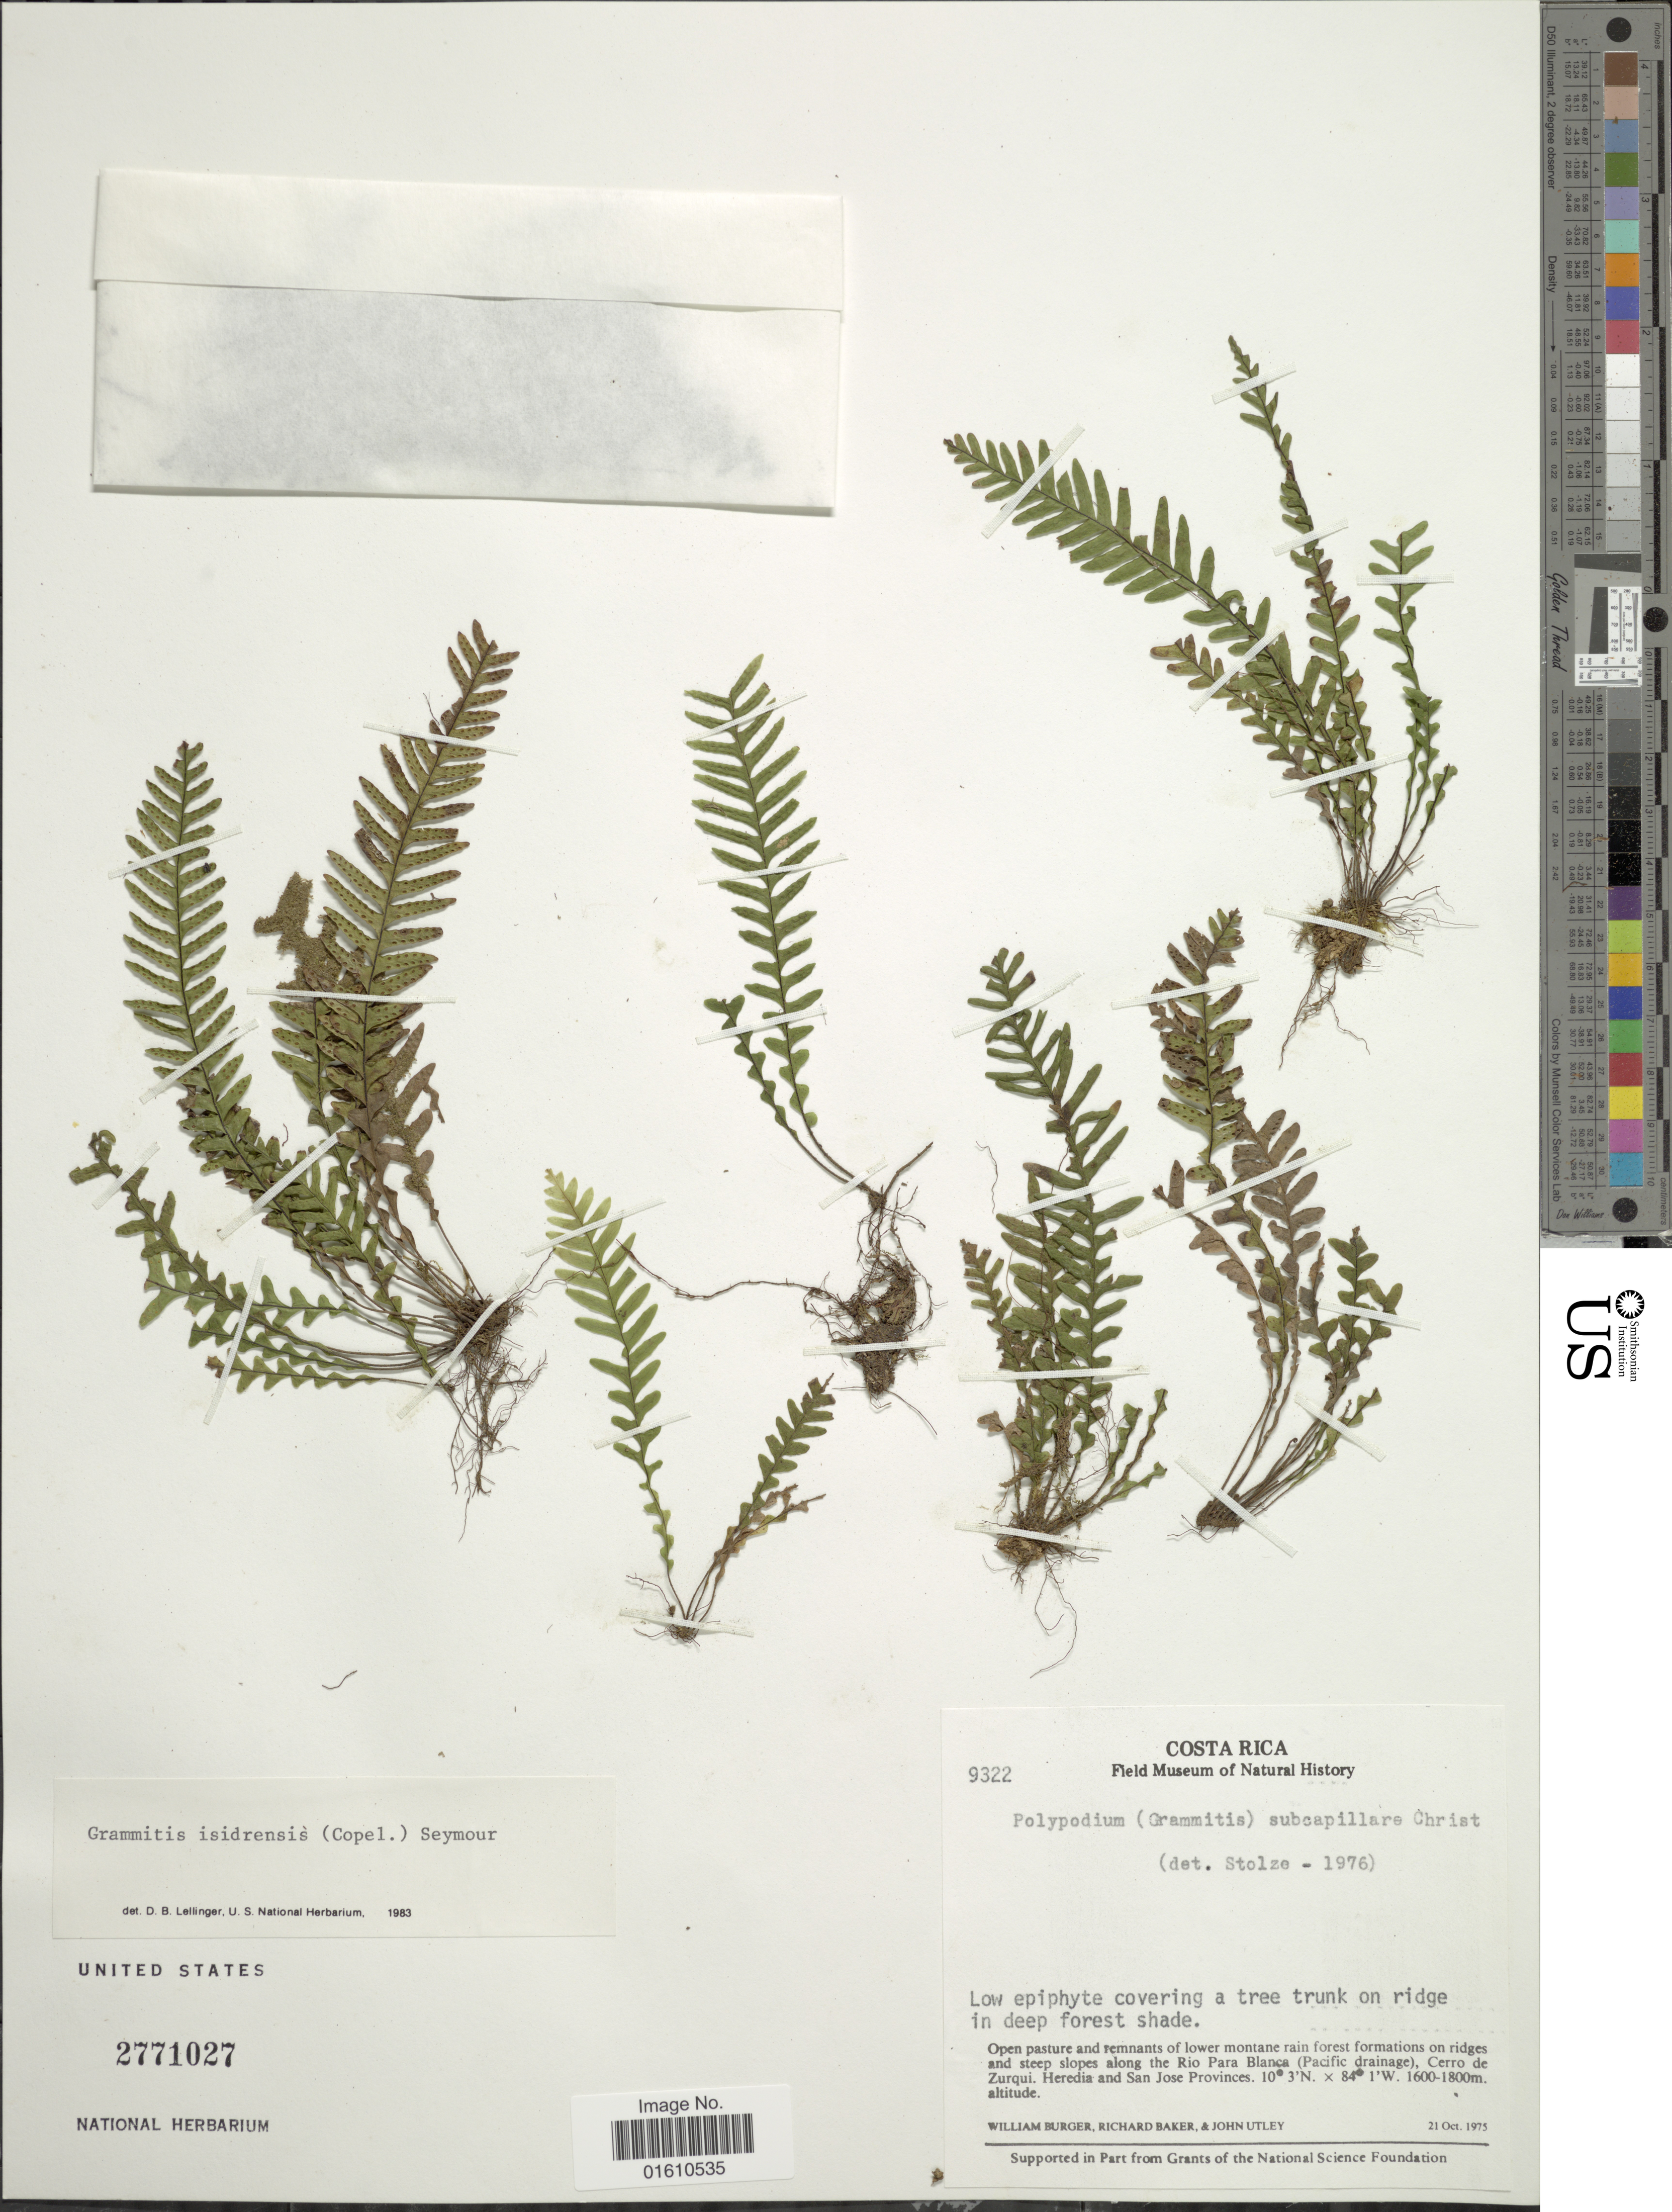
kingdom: Plantae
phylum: Tracheophyta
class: Polypodiopsida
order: Polypodiales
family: Polypodiaceae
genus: Lellingeria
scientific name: Lellingeria isidrensis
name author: (Maxon ex Copel.) A.R. Sm. & R.C. Moran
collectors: W. Burger, R. A. Baker & J. F. Utley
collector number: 9322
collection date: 1975-10-21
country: Costa Rica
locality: Steep slopes along the Rio Para Blanca (Pacific drainage), Cerro de Zurqui, Heredia and and San Jose Provinces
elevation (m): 1600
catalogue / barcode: US 2771027